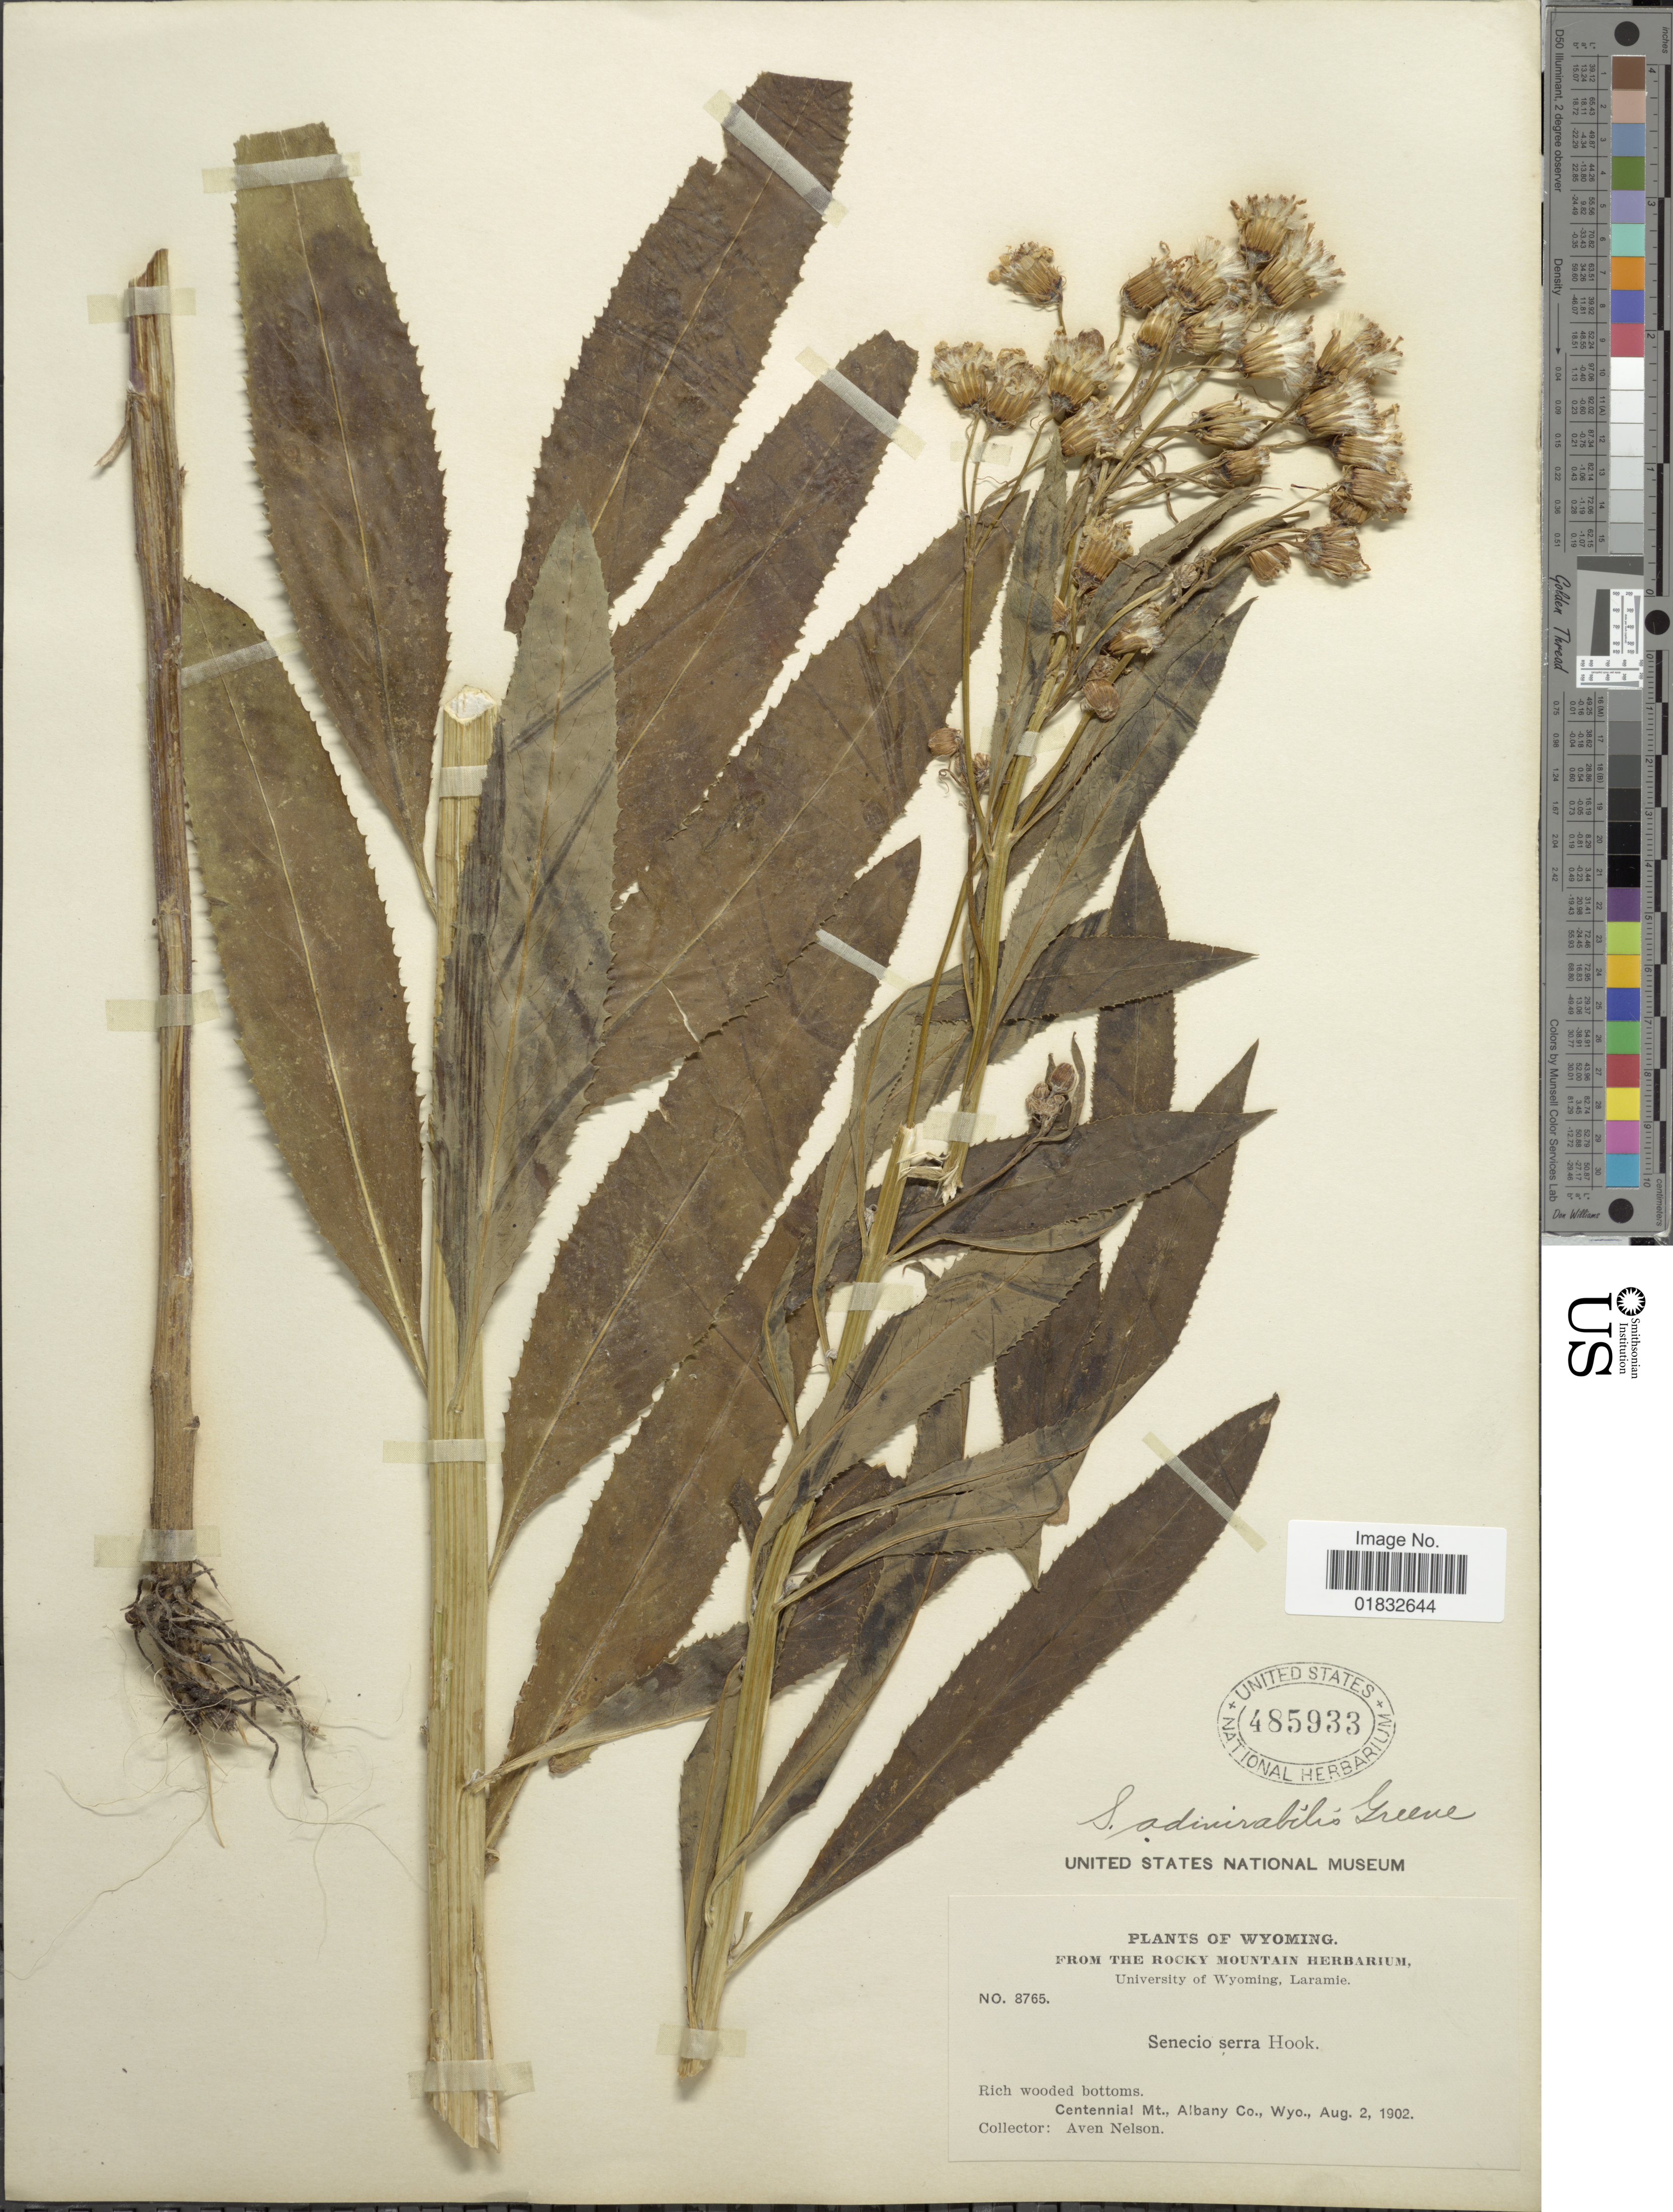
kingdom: Plantae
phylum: Tracheophyta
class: Magnoliopsida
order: Asterales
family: Asteraceae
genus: Senecio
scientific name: Senecio serra var. admirabilis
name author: (Greene) A. Nelson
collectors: A. Nelson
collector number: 8765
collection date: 1902-08-02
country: United States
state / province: Wyoming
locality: Rich wooded bottoms, Centennial Mts., Albany Co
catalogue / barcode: US 485933